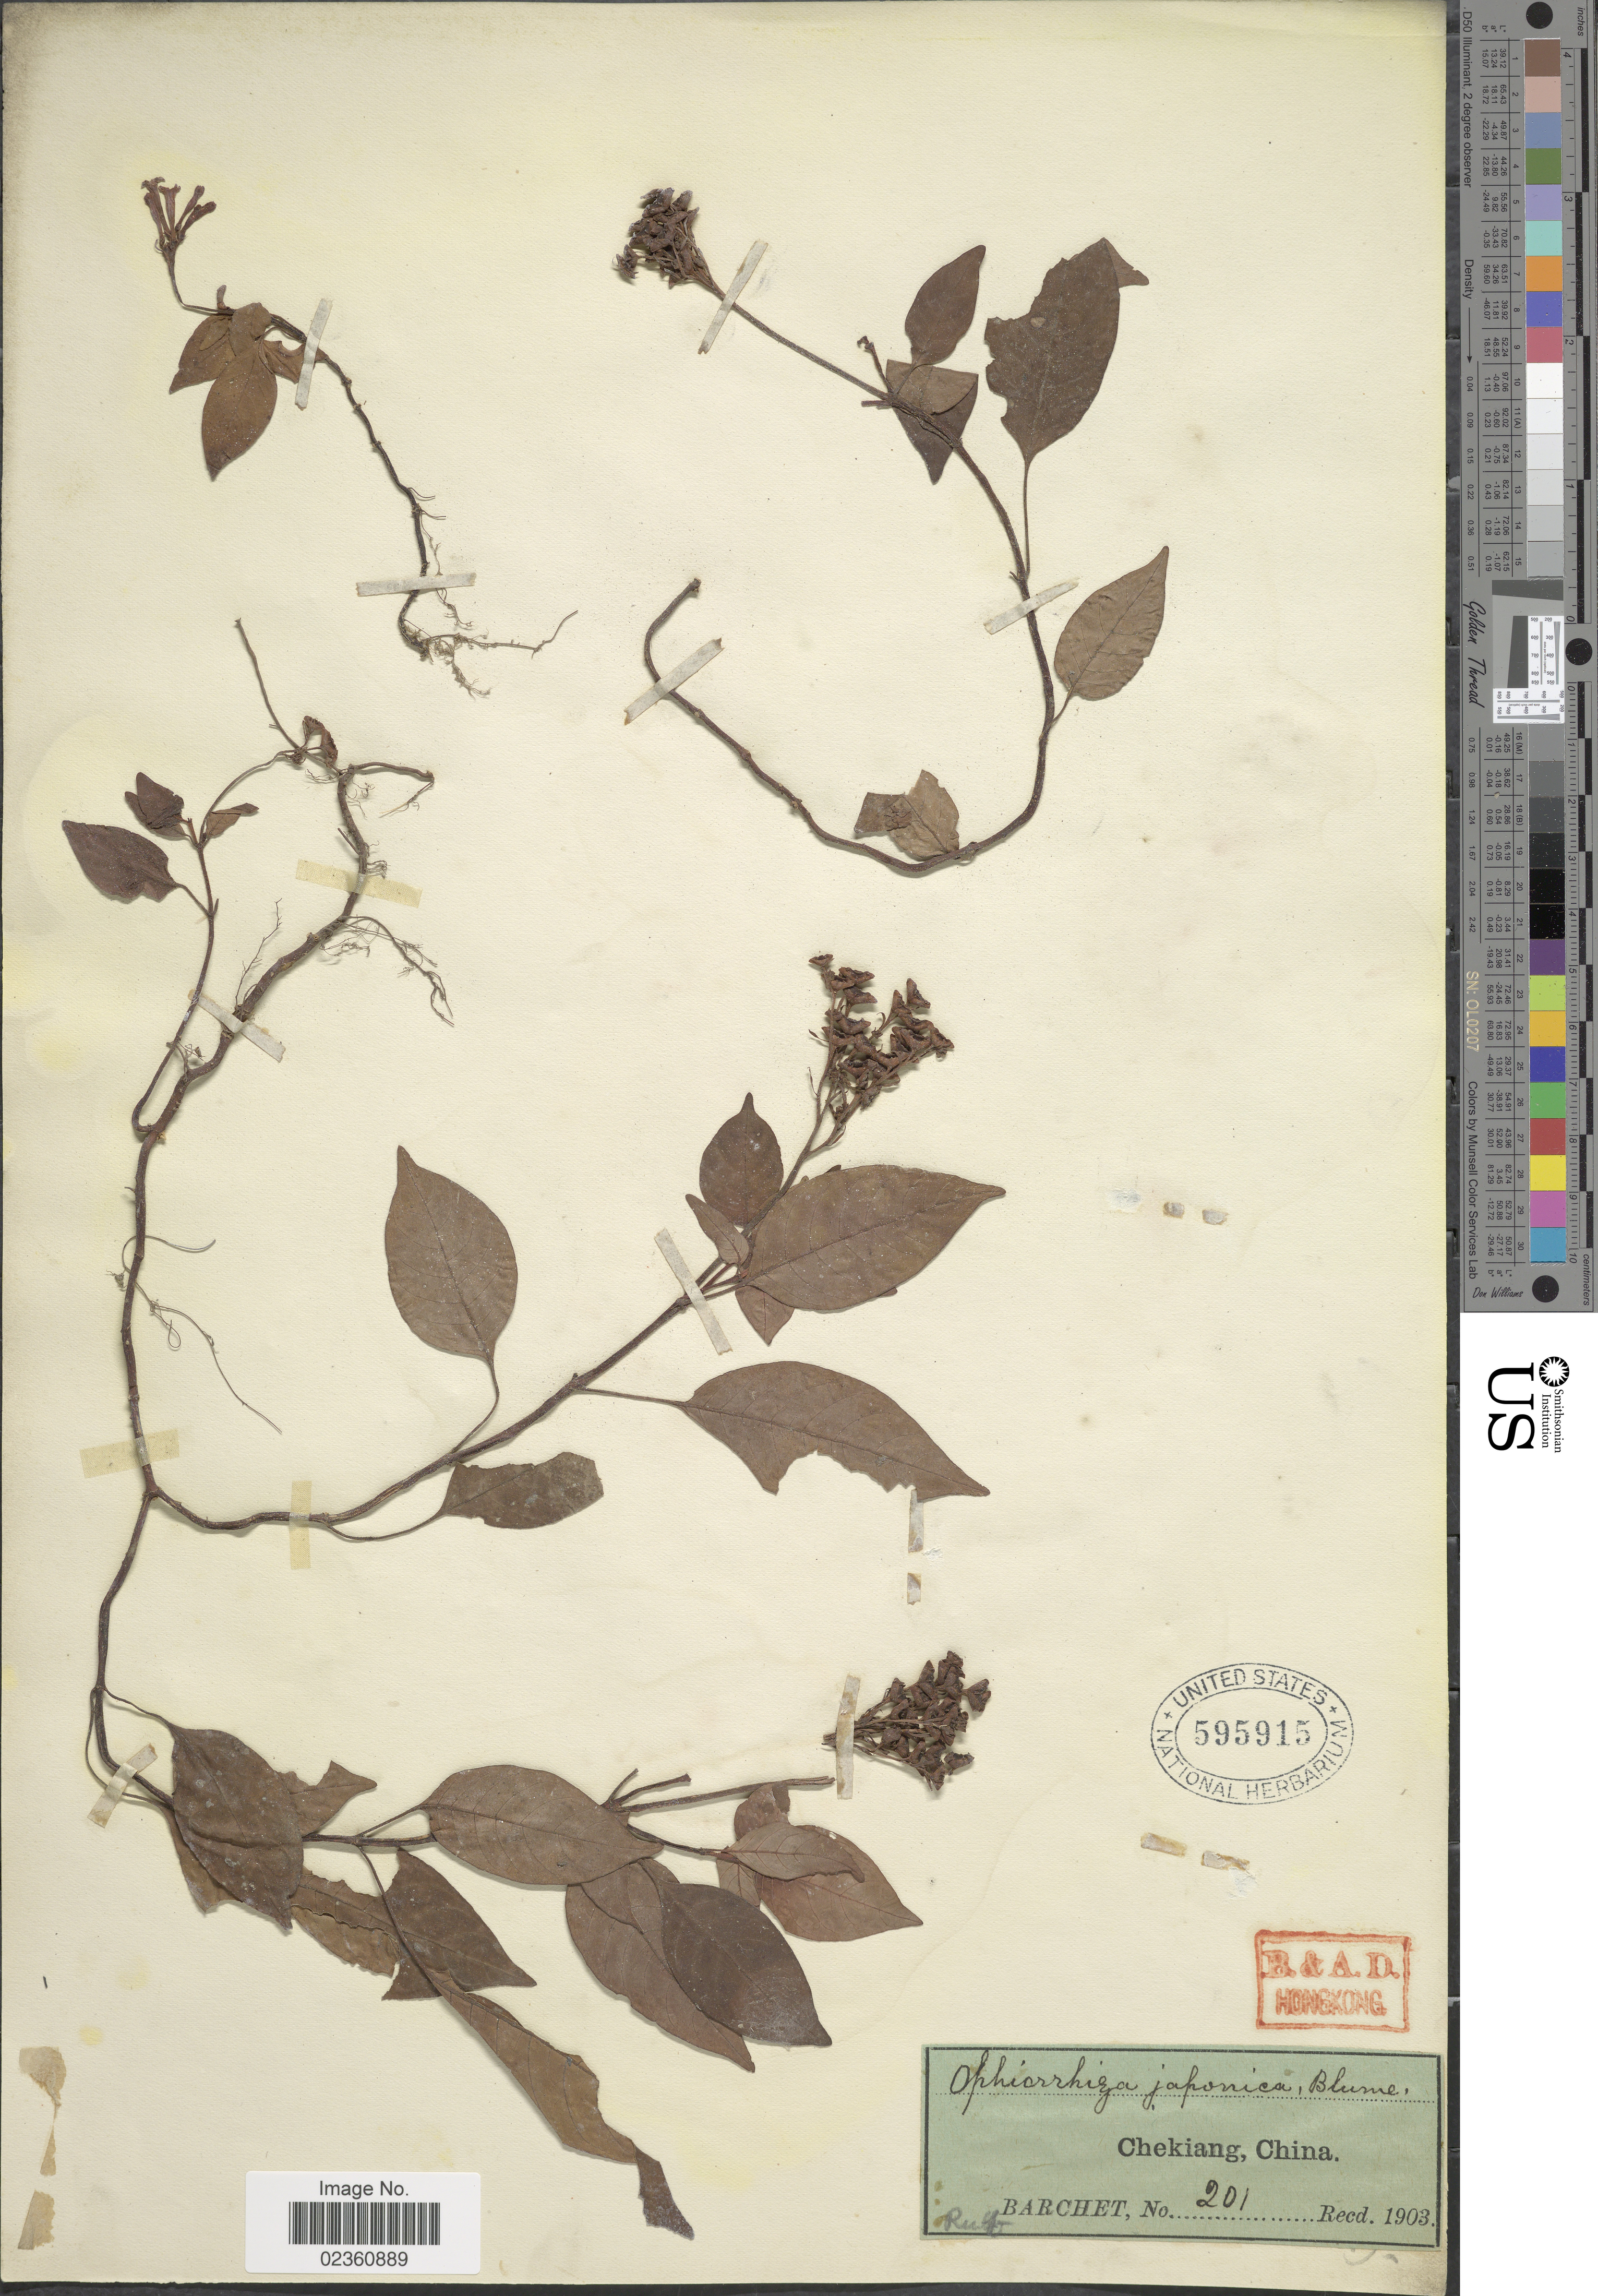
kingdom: Plantae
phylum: Tracheophyta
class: Magnoliopsida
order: Gentianales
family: Rubiaceae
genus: Ophiorrhiza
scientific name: Ophiorrhiza japonica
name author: Blume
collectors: Barchet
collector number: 201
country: China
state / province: Zhejiang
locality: Chekiang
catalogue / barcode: US 595915